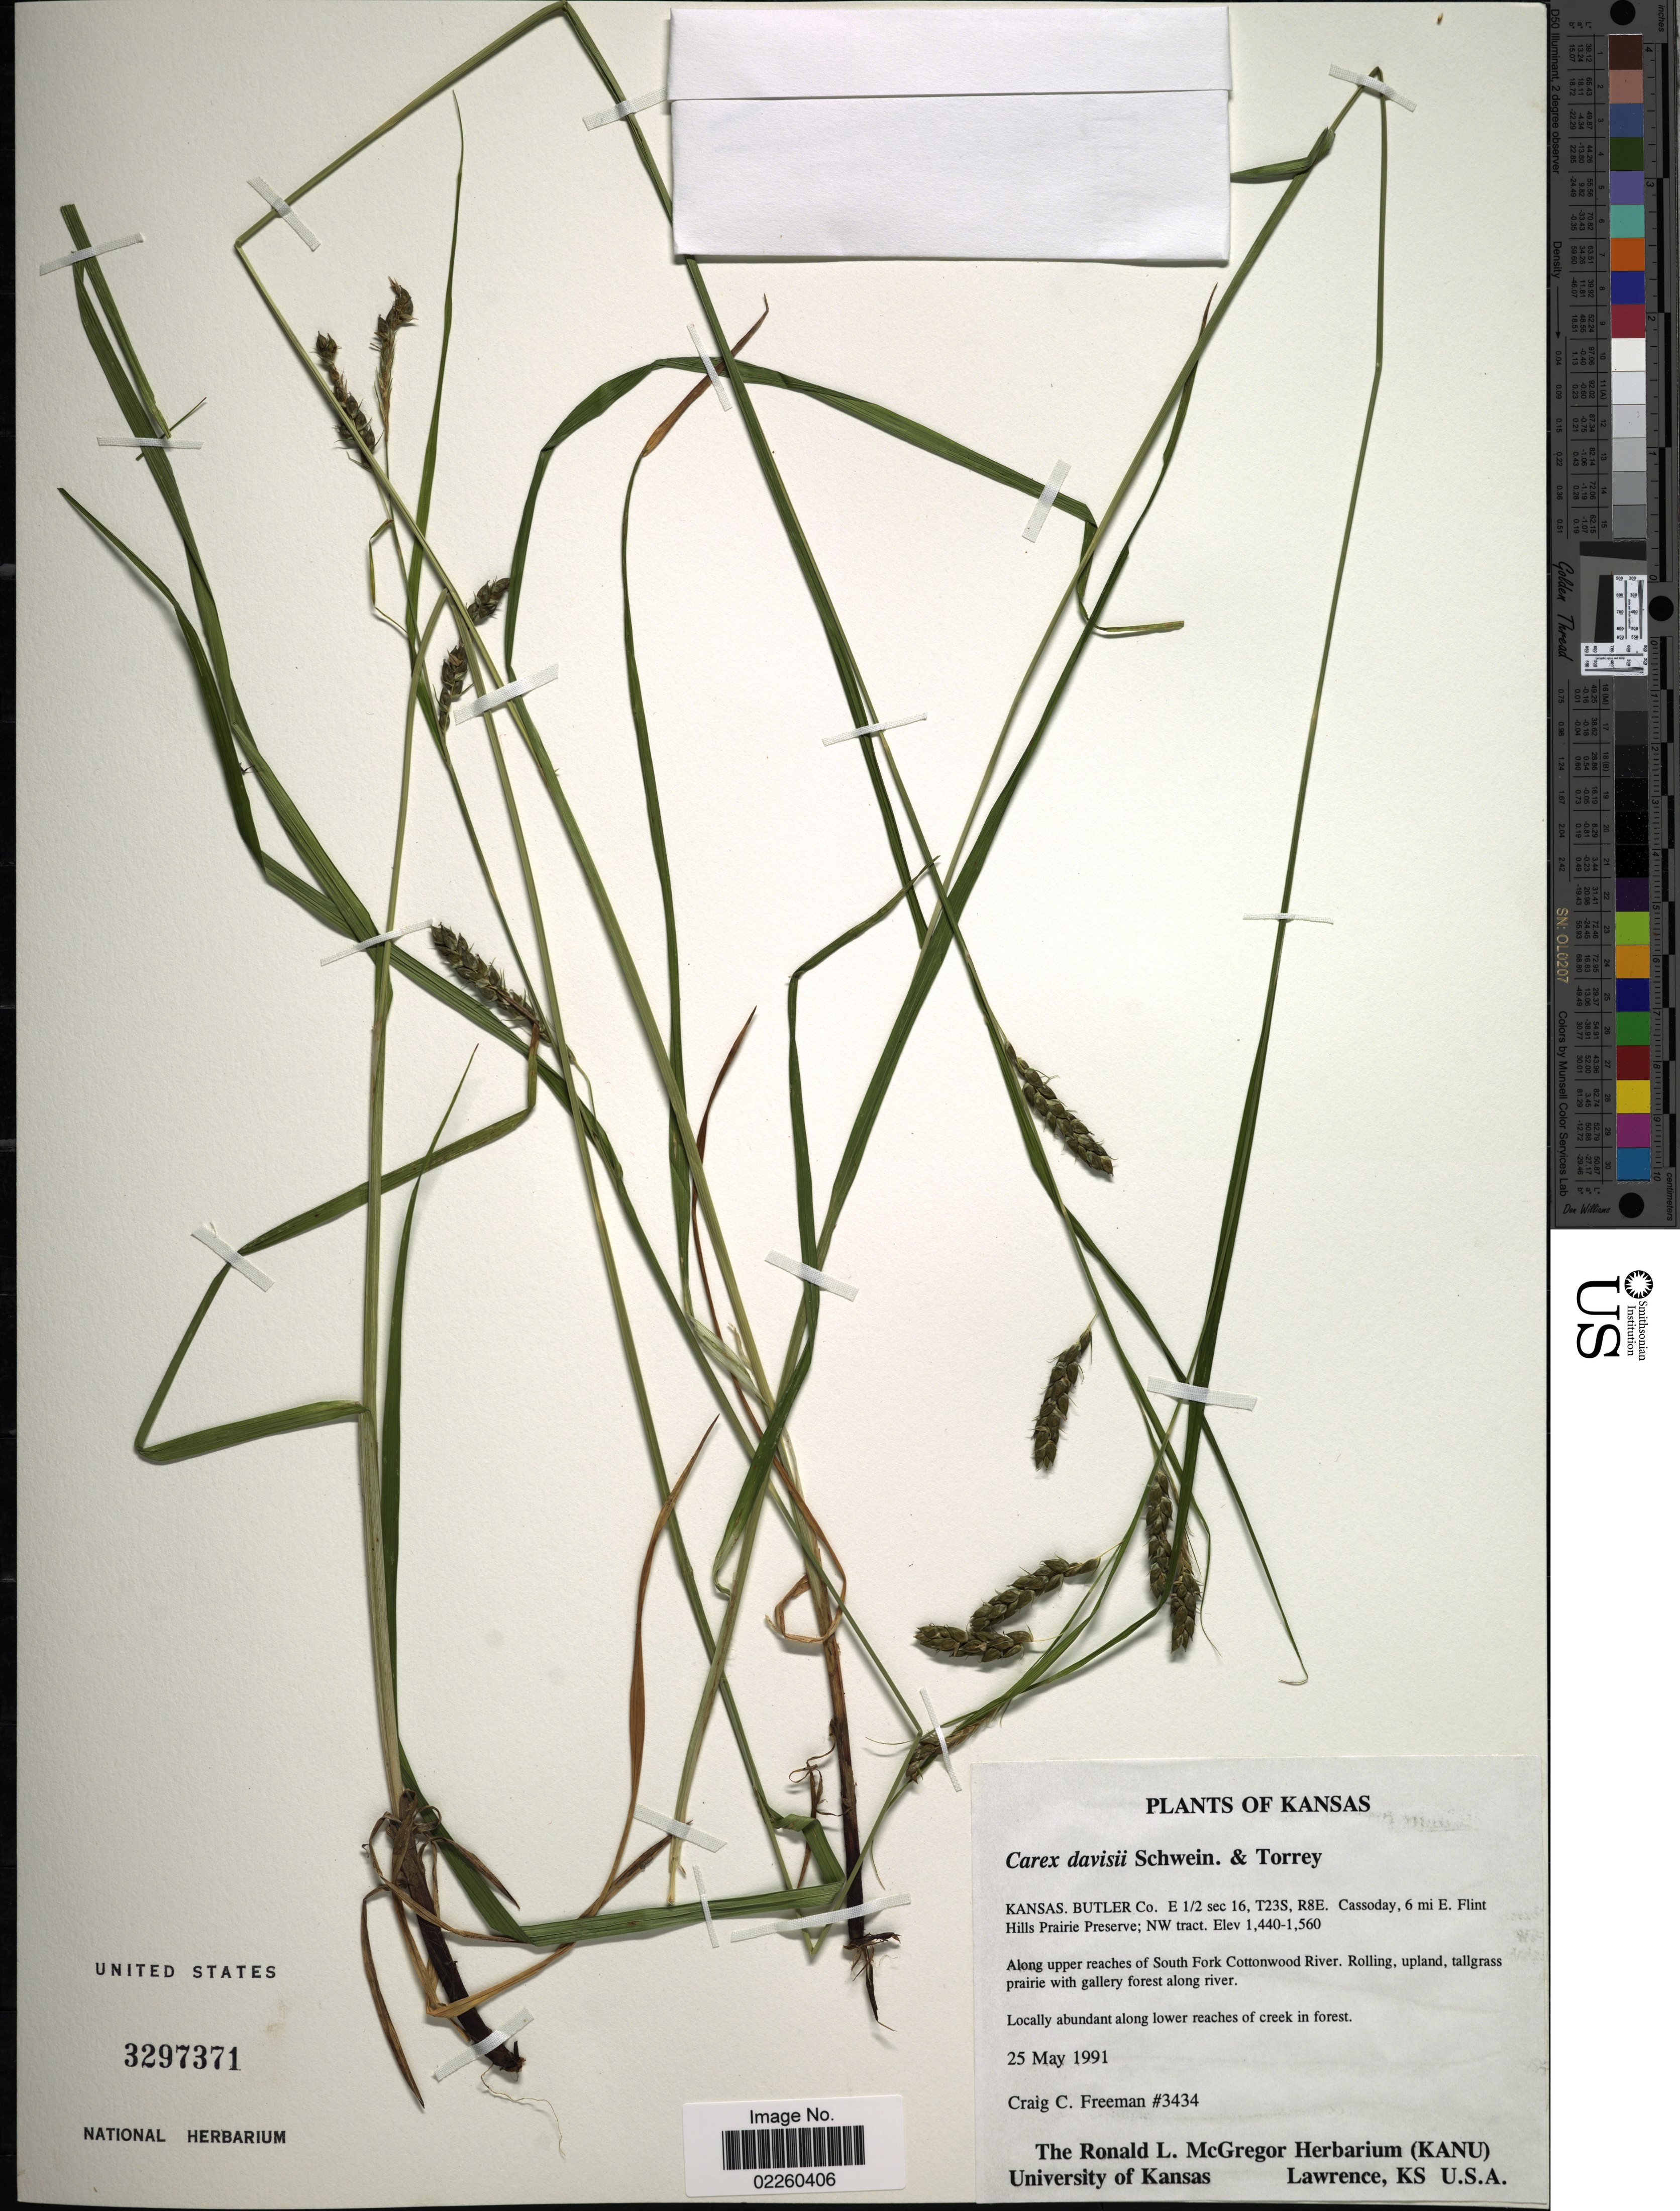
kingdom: Plantae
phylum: Tracheophyta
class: Liliopsida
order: Poales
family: Cyperaceae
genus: Carex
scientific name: Carex davisii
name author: Schwein. & Torr.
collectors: C. C. Freeman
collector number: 3434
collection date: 1991-05-25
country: United States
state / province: Kansas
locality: Butler Co.: E1/2 sec. 16, T23S, R8E. Cassoday, 6 mi. E. Flint Hills Prairie Preserve; NW tract., Along Upper reaches of South Fork Cottonwood River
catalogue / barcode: US 3297371